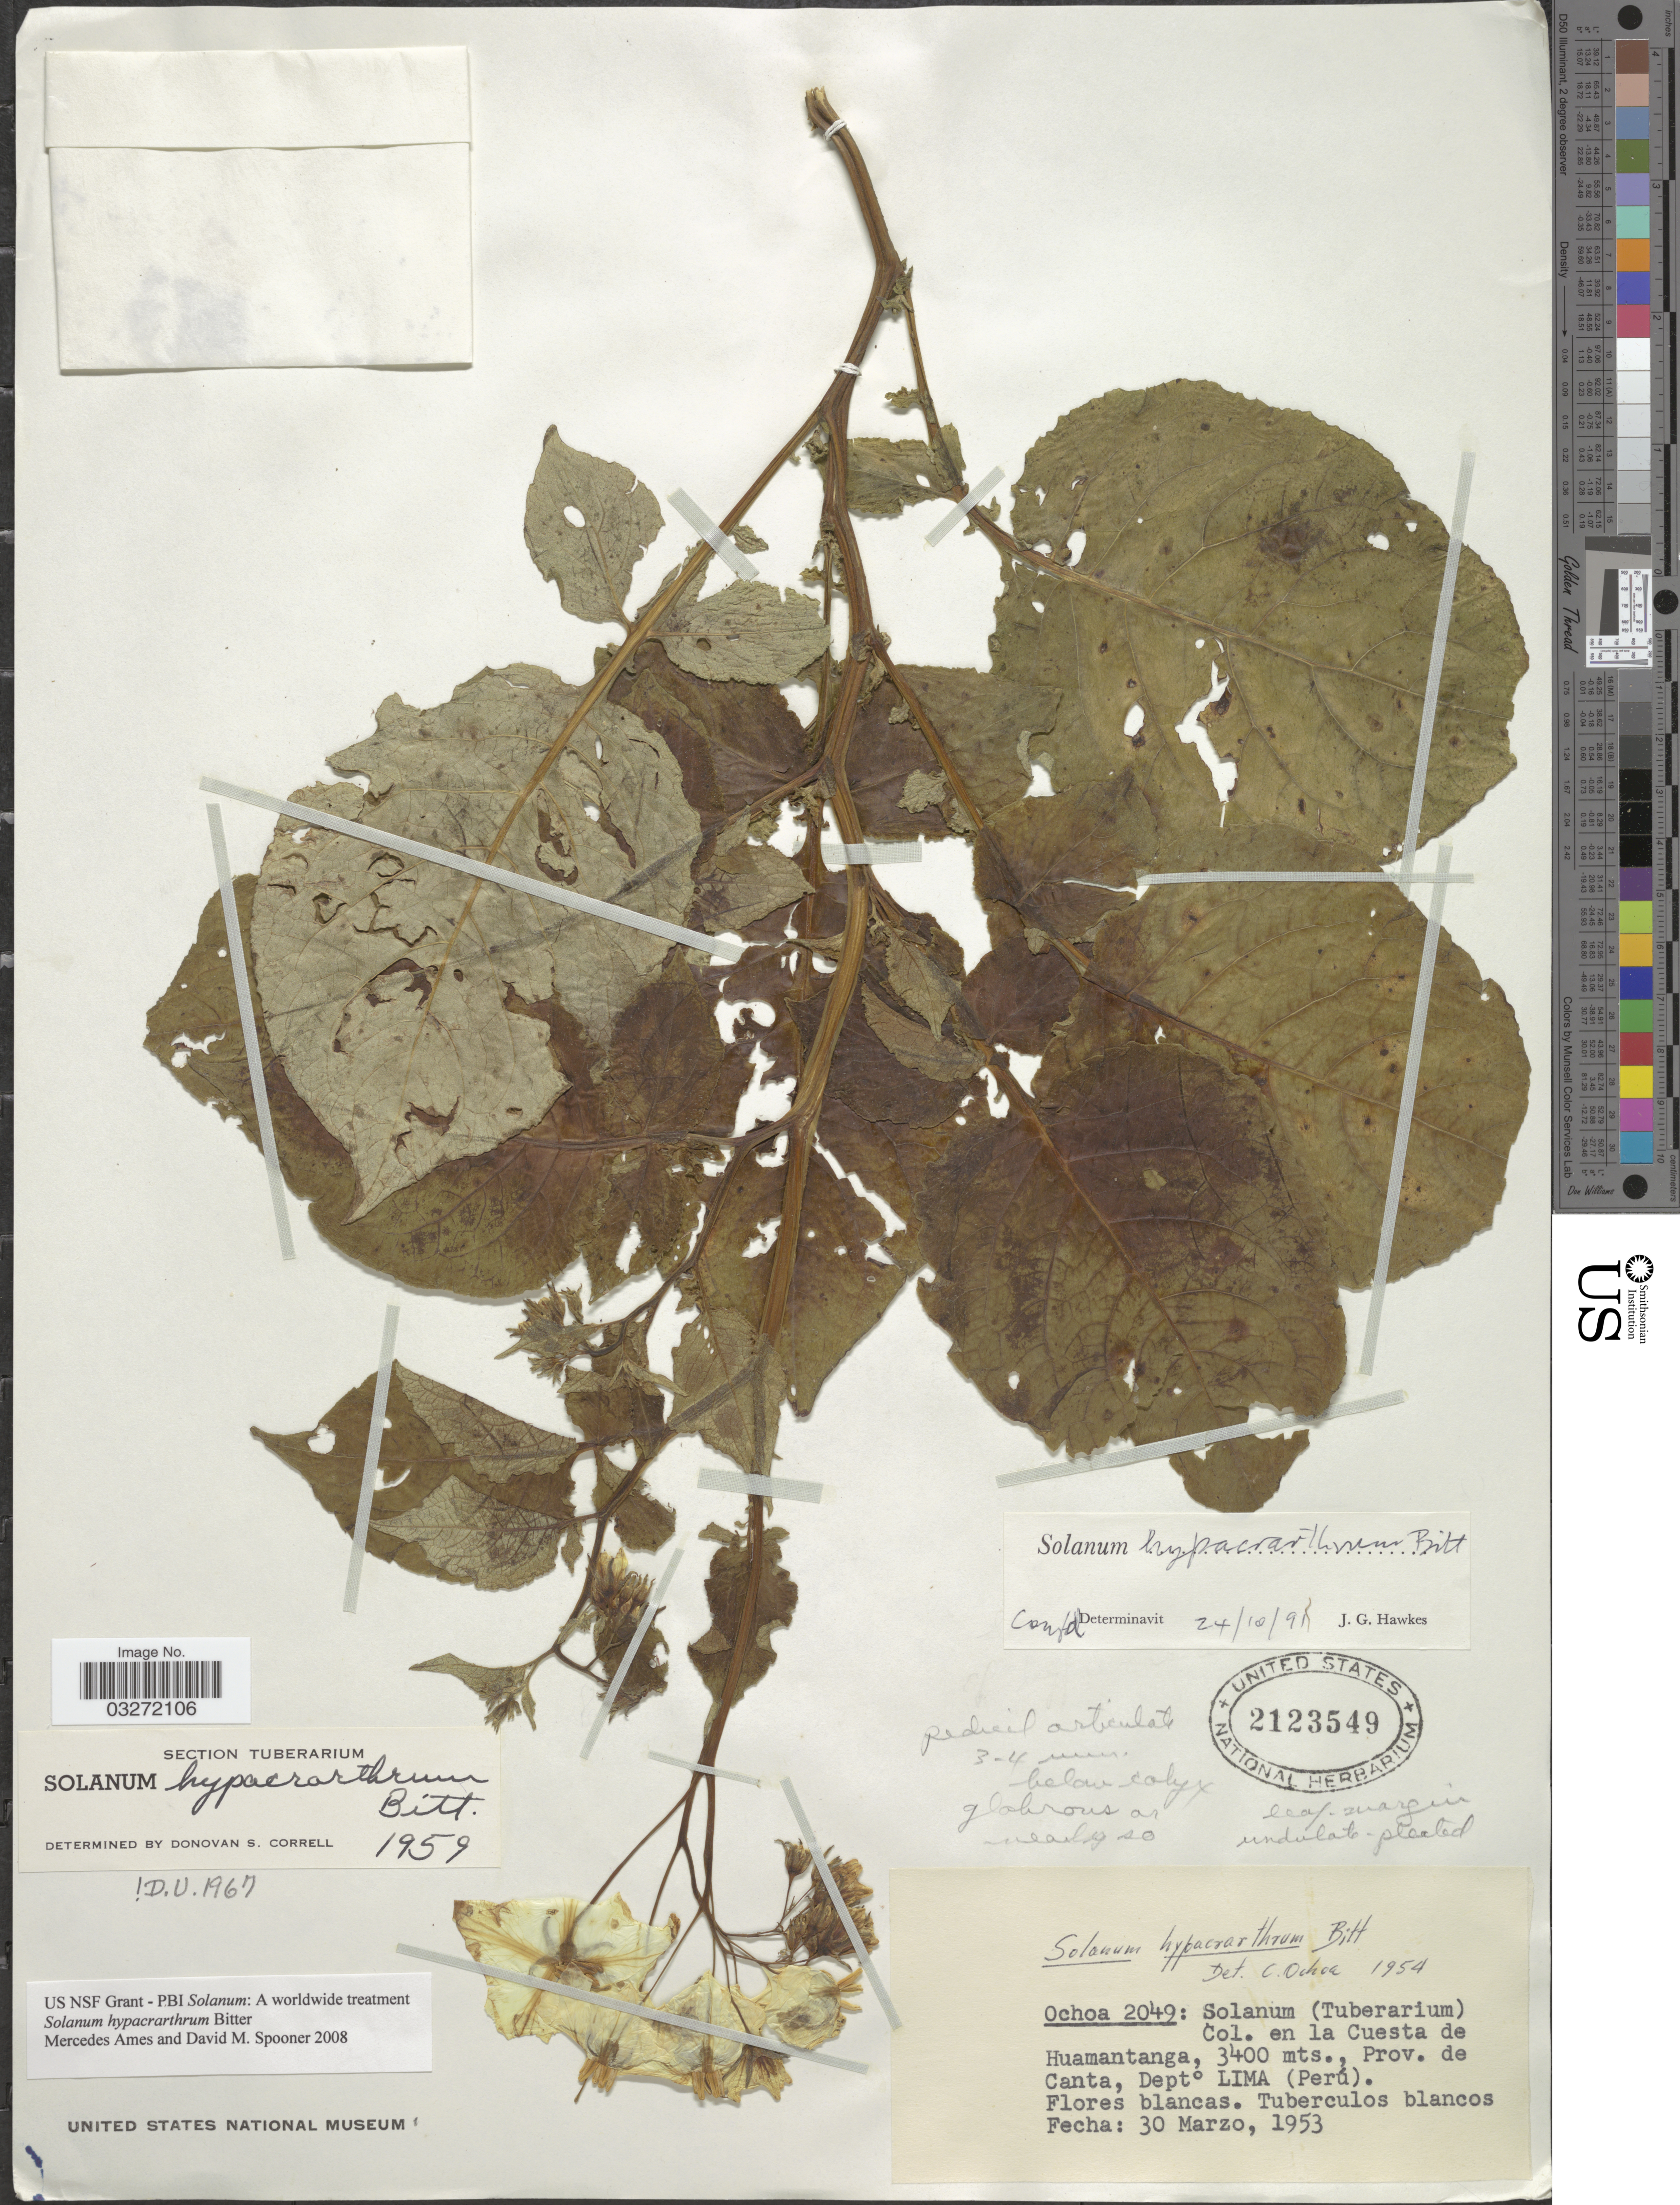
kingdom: Plantae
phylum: Tracheophyta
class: Magnoliopsida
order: Solanales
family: Solanaceae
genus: Solanum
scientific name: Solanum hypacrarthrum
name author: Bitter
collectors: -. Ochoa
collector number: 2049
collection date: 1953-03-30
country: Peru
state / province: Lima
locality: Col. en la Cuesta de Huamantanga, Prov. de Canta, Dept° Lima.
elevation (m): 3400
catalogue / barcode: US 2123549